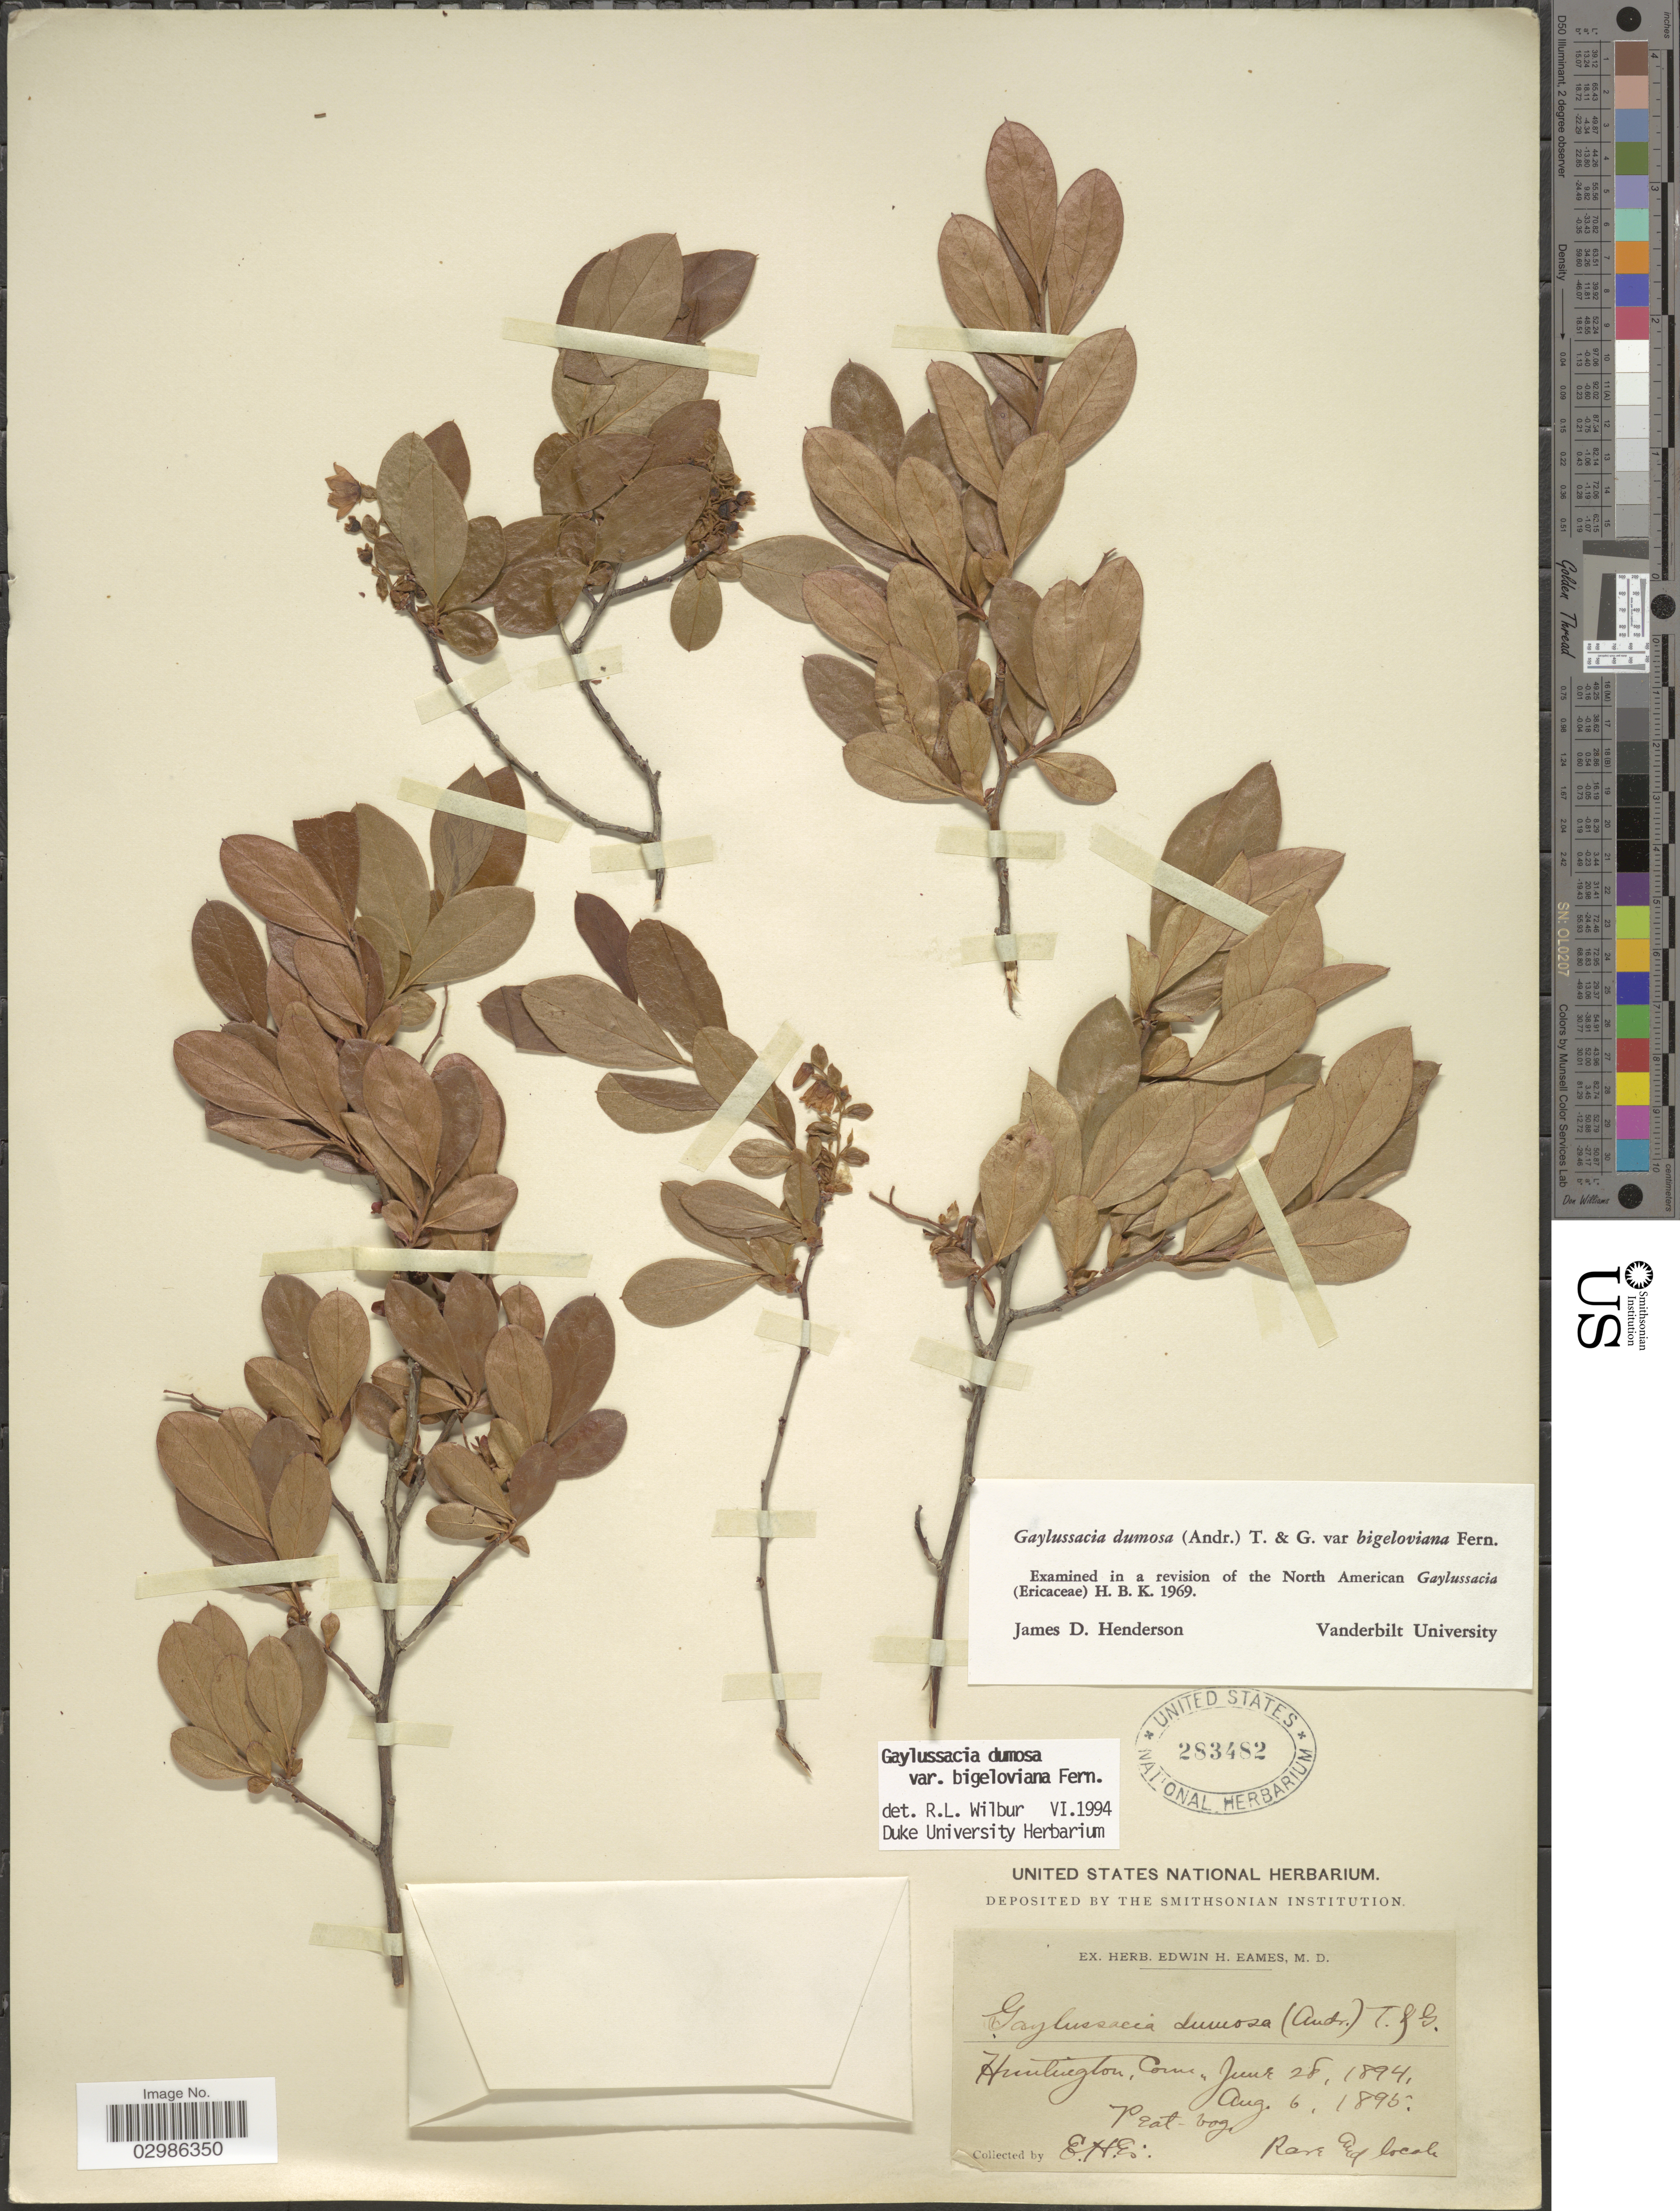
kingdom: Plantae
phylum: Tracheophyta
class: Magnoliopsida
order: Ericales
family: Ericaceae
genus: Gaylussacia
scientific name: Gaylussacia dumosa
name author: (Andrews) Torr. & A. Gray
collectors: E. H. Eames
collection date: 1894-06-28/1895-08-06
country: United States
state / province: Connecticut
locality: Huntington.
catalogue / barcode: US 283482